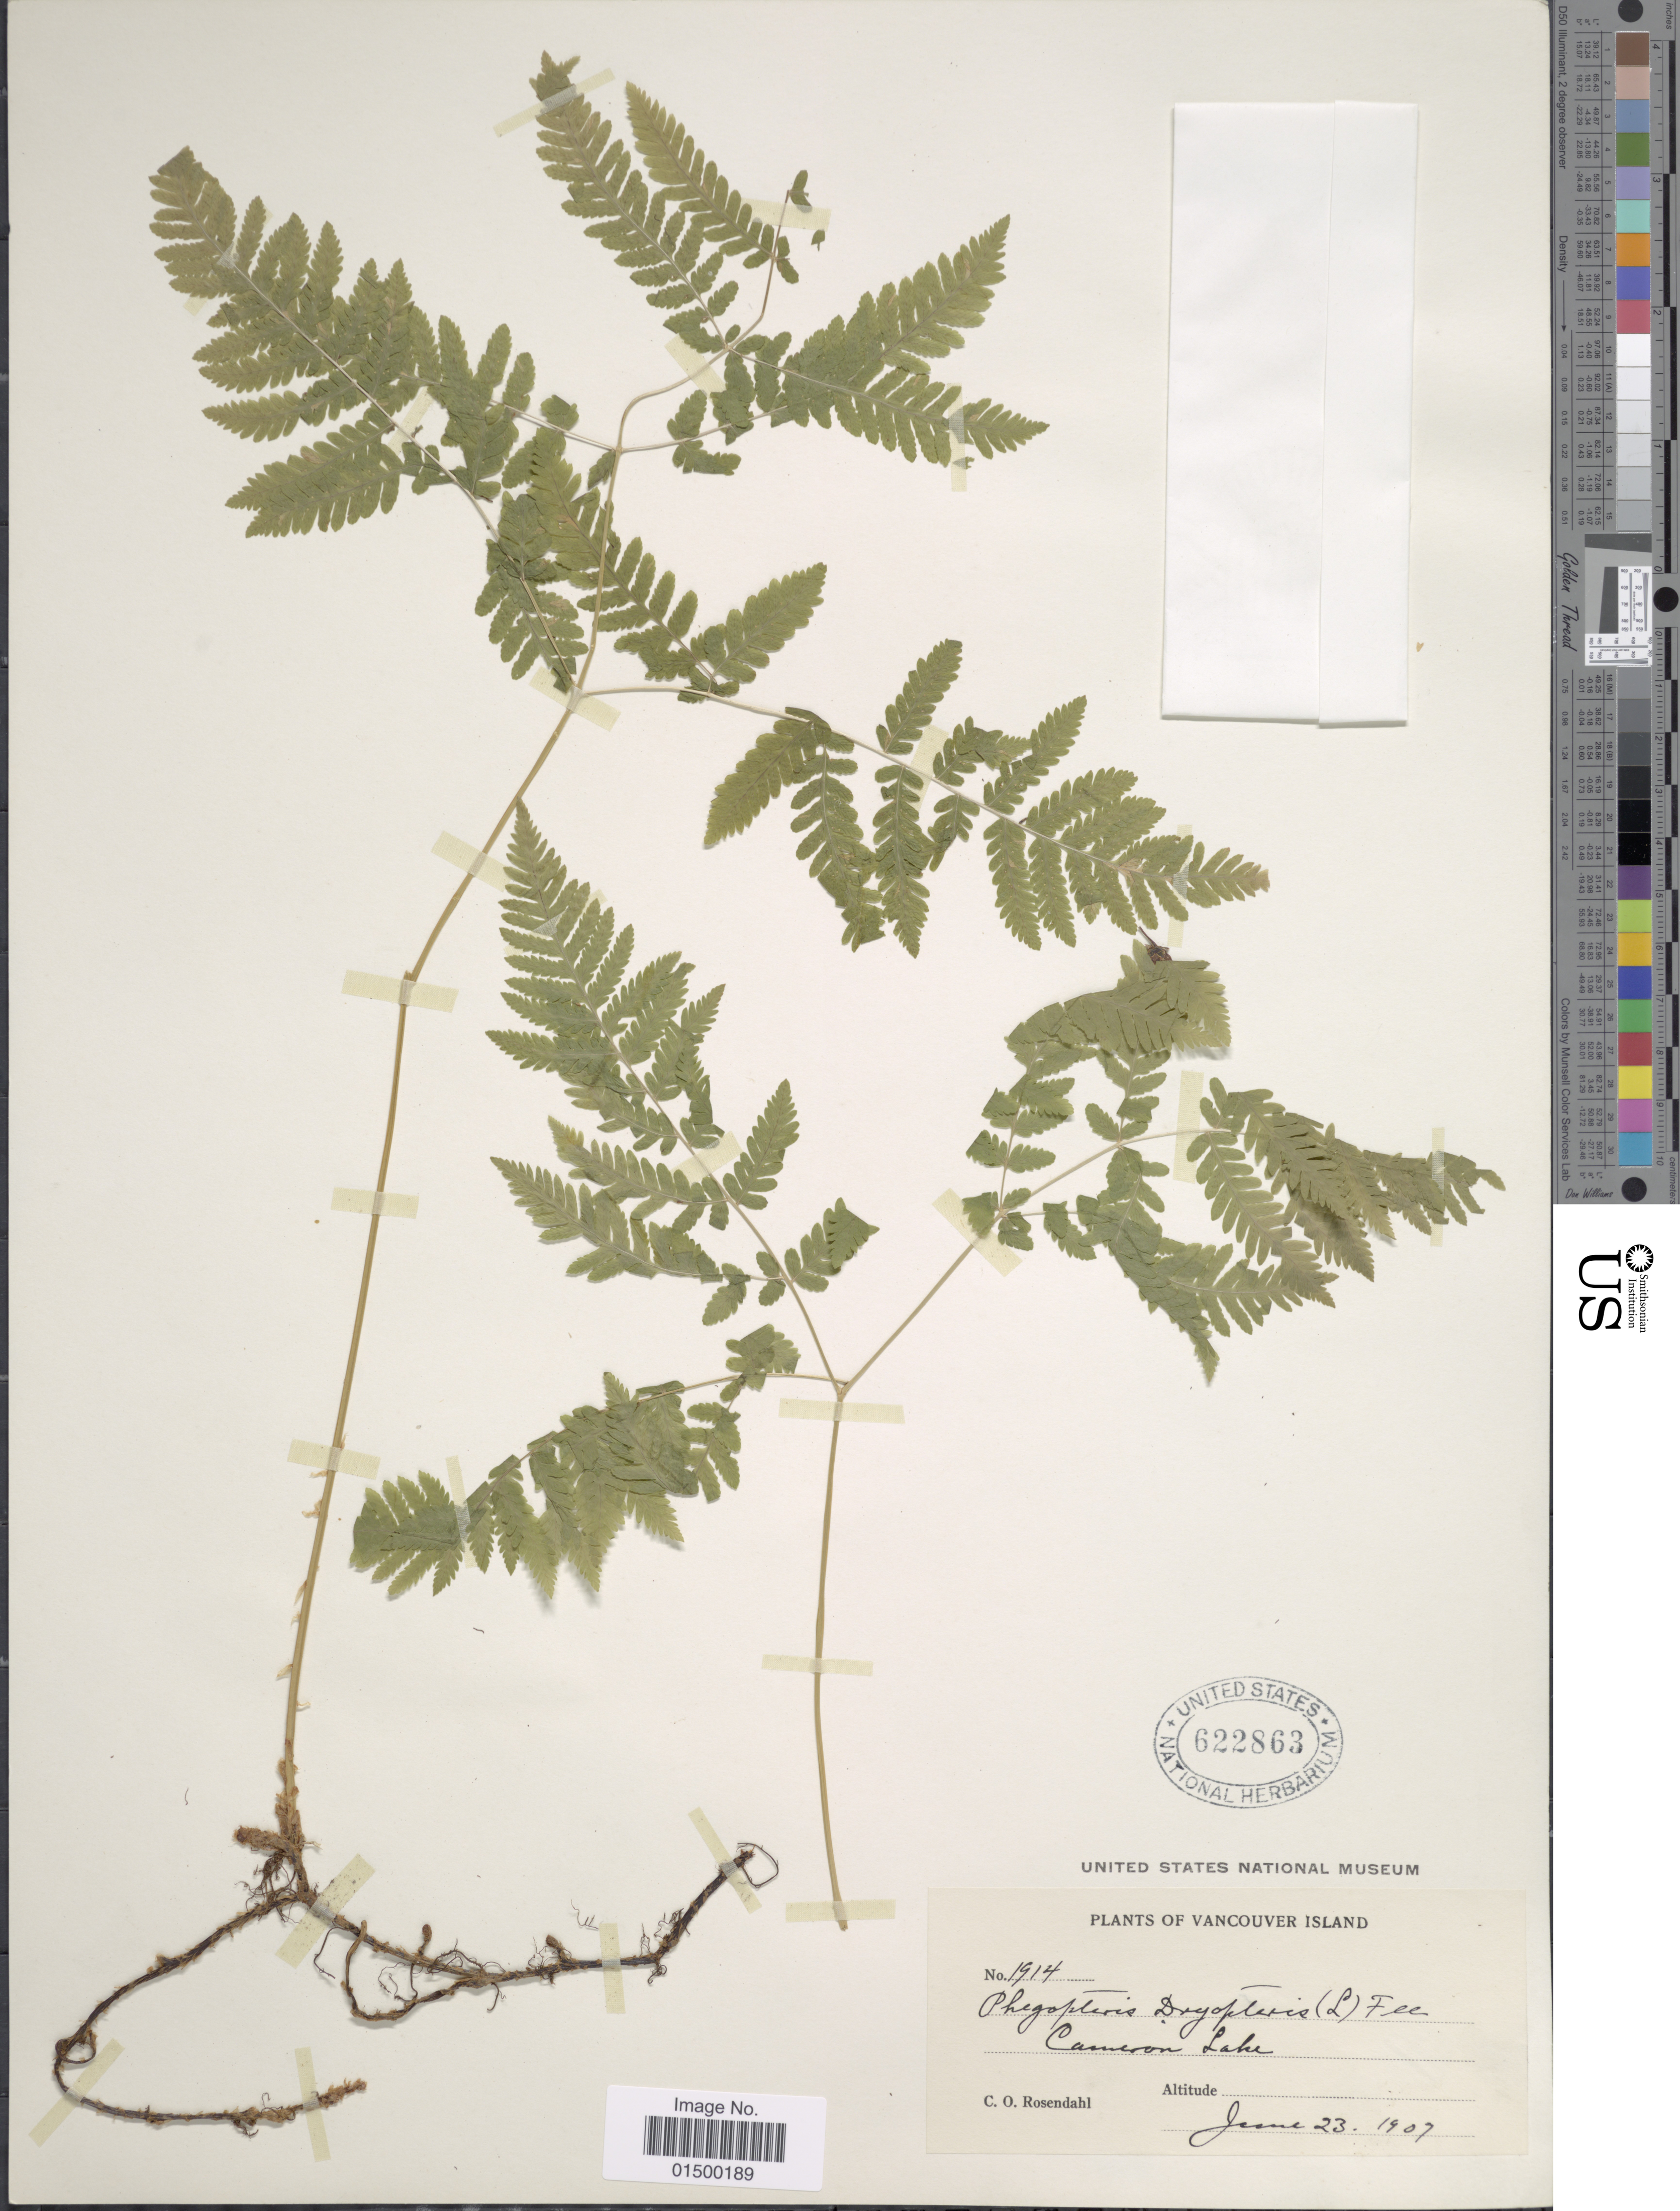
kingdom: Plantae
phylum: Tracheophyta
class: Polypodiopsida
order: Polypodiales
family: Cystopteridaceae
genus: Gymnocarpium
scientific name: Gymnocarpium disjunctum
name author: (Rupr.) Ching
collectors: C. O. Rosendahl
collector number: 1914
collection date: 1907-06-23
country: Canada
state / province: British Columbia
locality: Vancouver Island. Cameron Lake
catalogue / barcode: US 622863